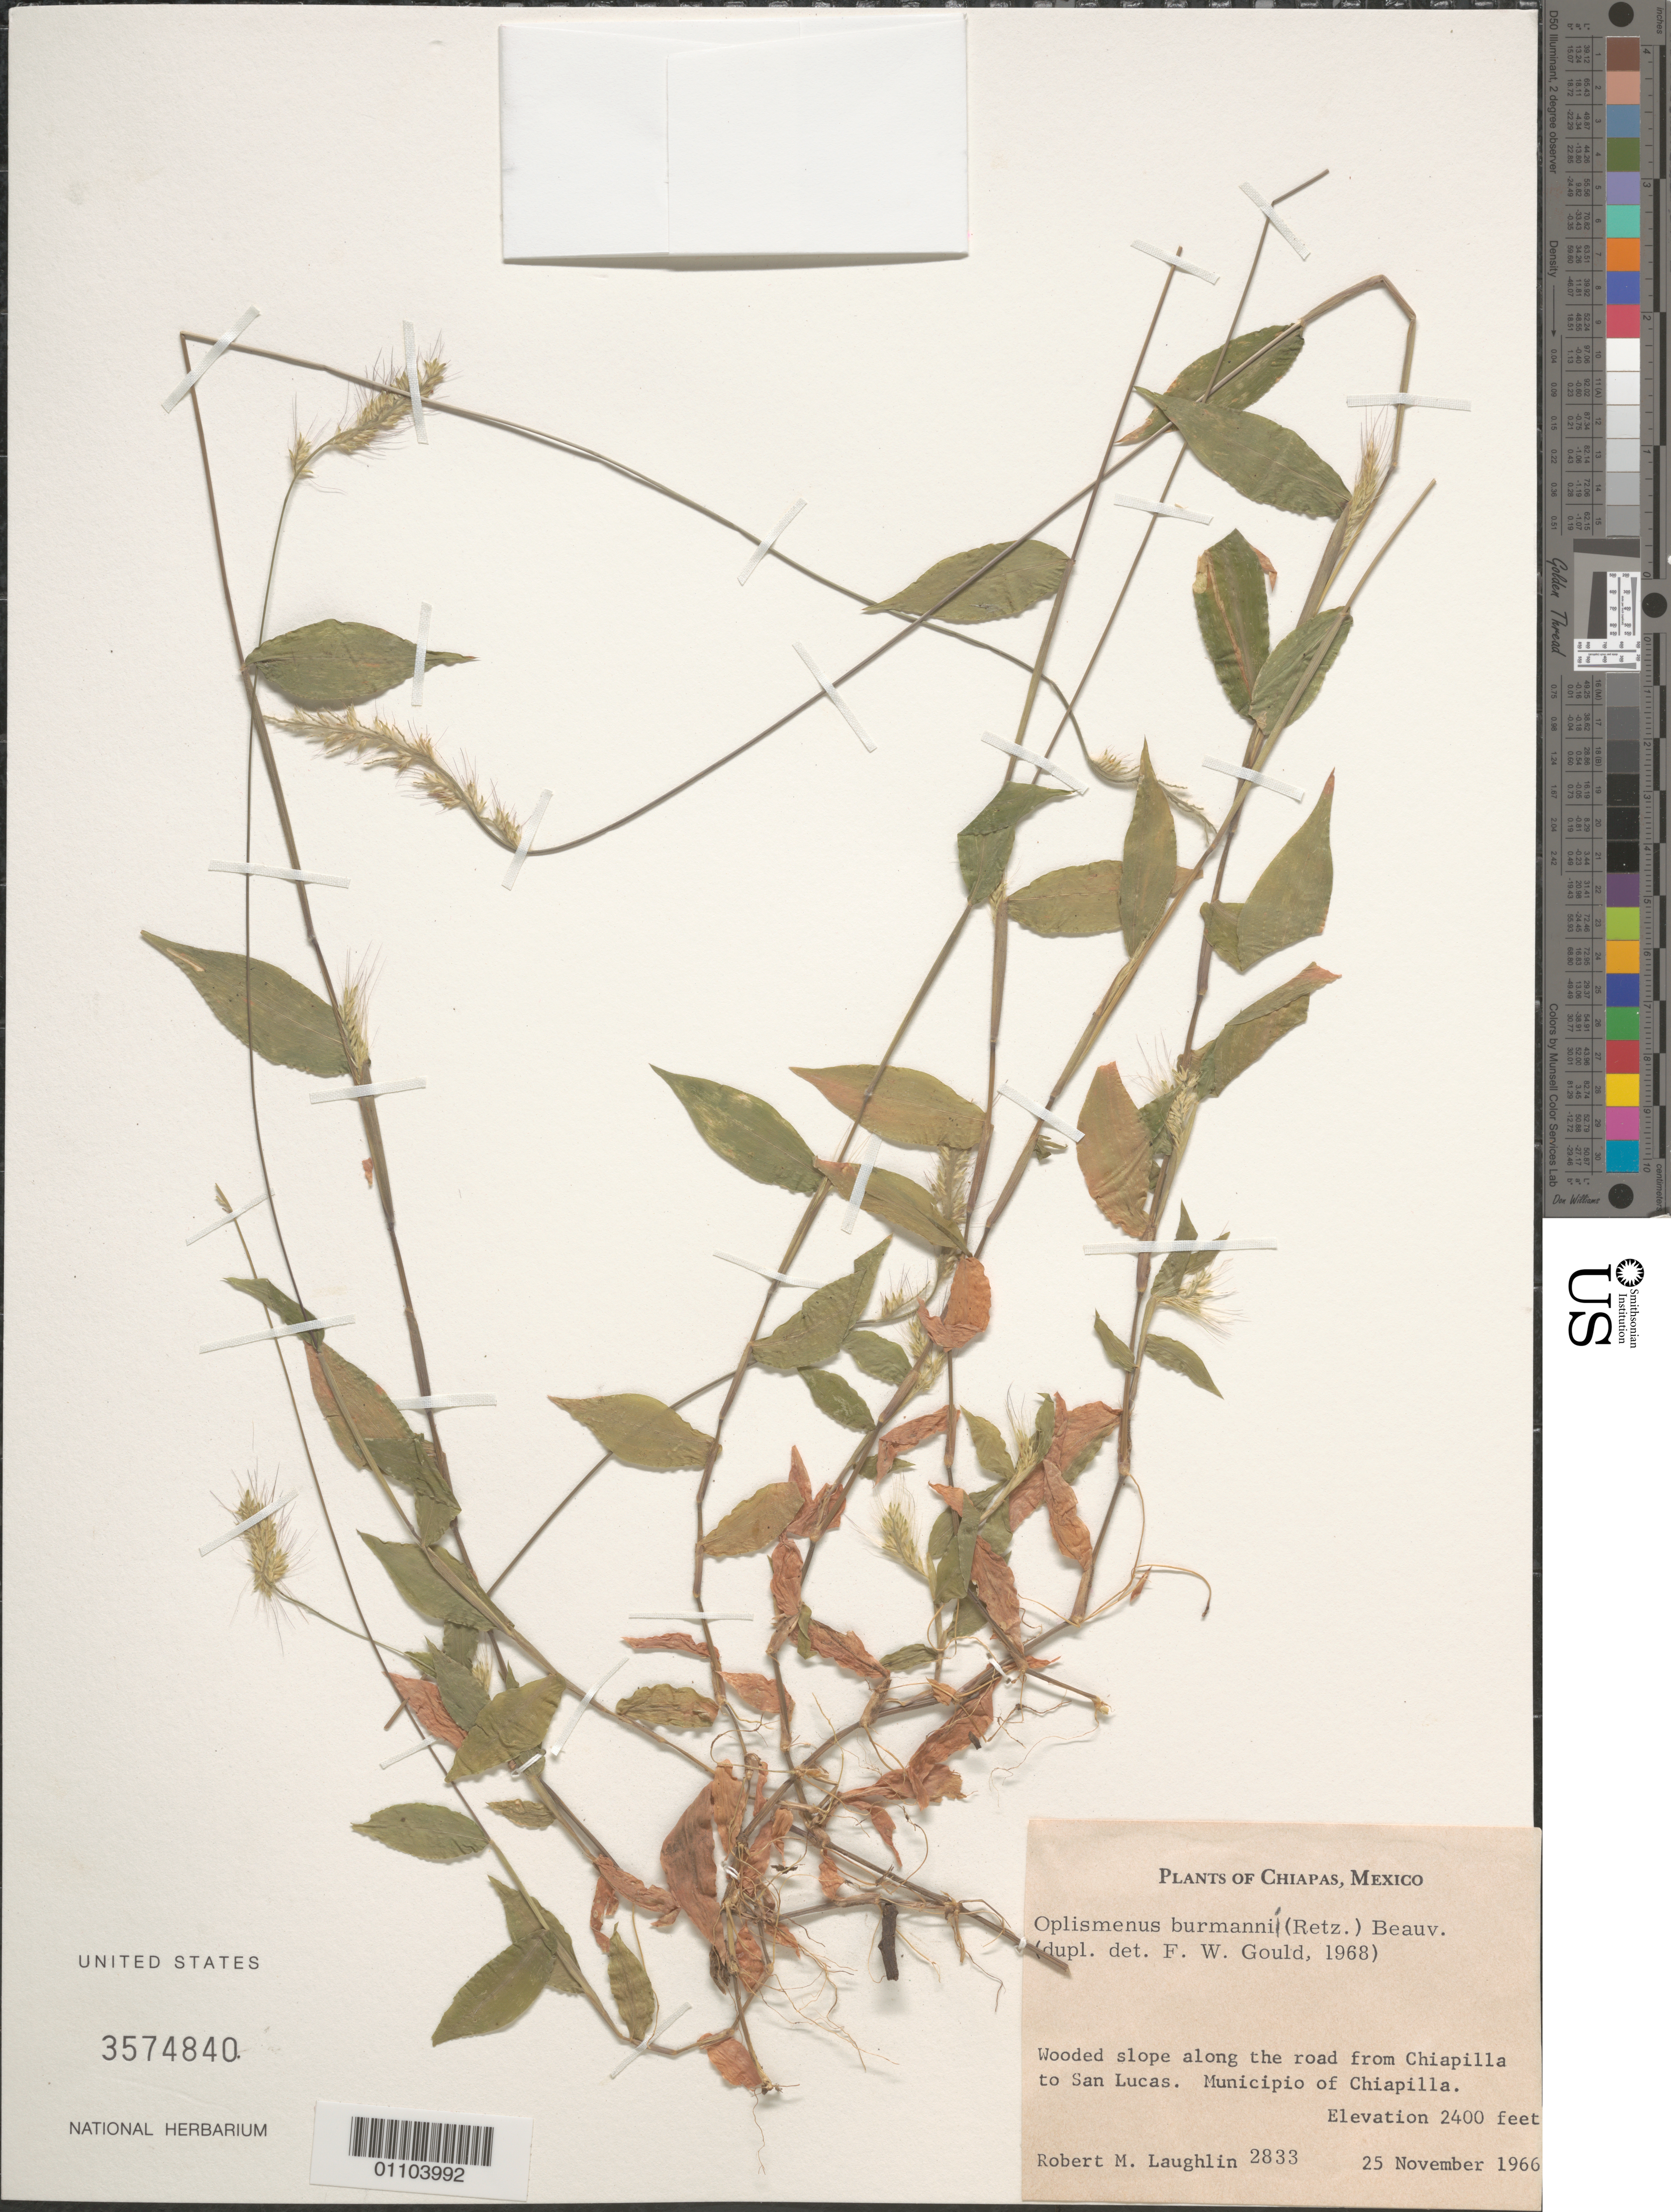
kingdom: Plantae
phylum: Tracheophyta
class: Liliopsida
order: Poales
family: Poaceae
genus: Oplismenus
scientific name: Oplismenus burmannii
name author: (Retz.) P. Beauv.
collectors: R. M. Laughlin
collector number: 2833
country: Mexico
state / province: Chiapas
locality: Road from Chiapilla to San Lucas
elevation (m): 732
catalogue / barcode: US 3574840